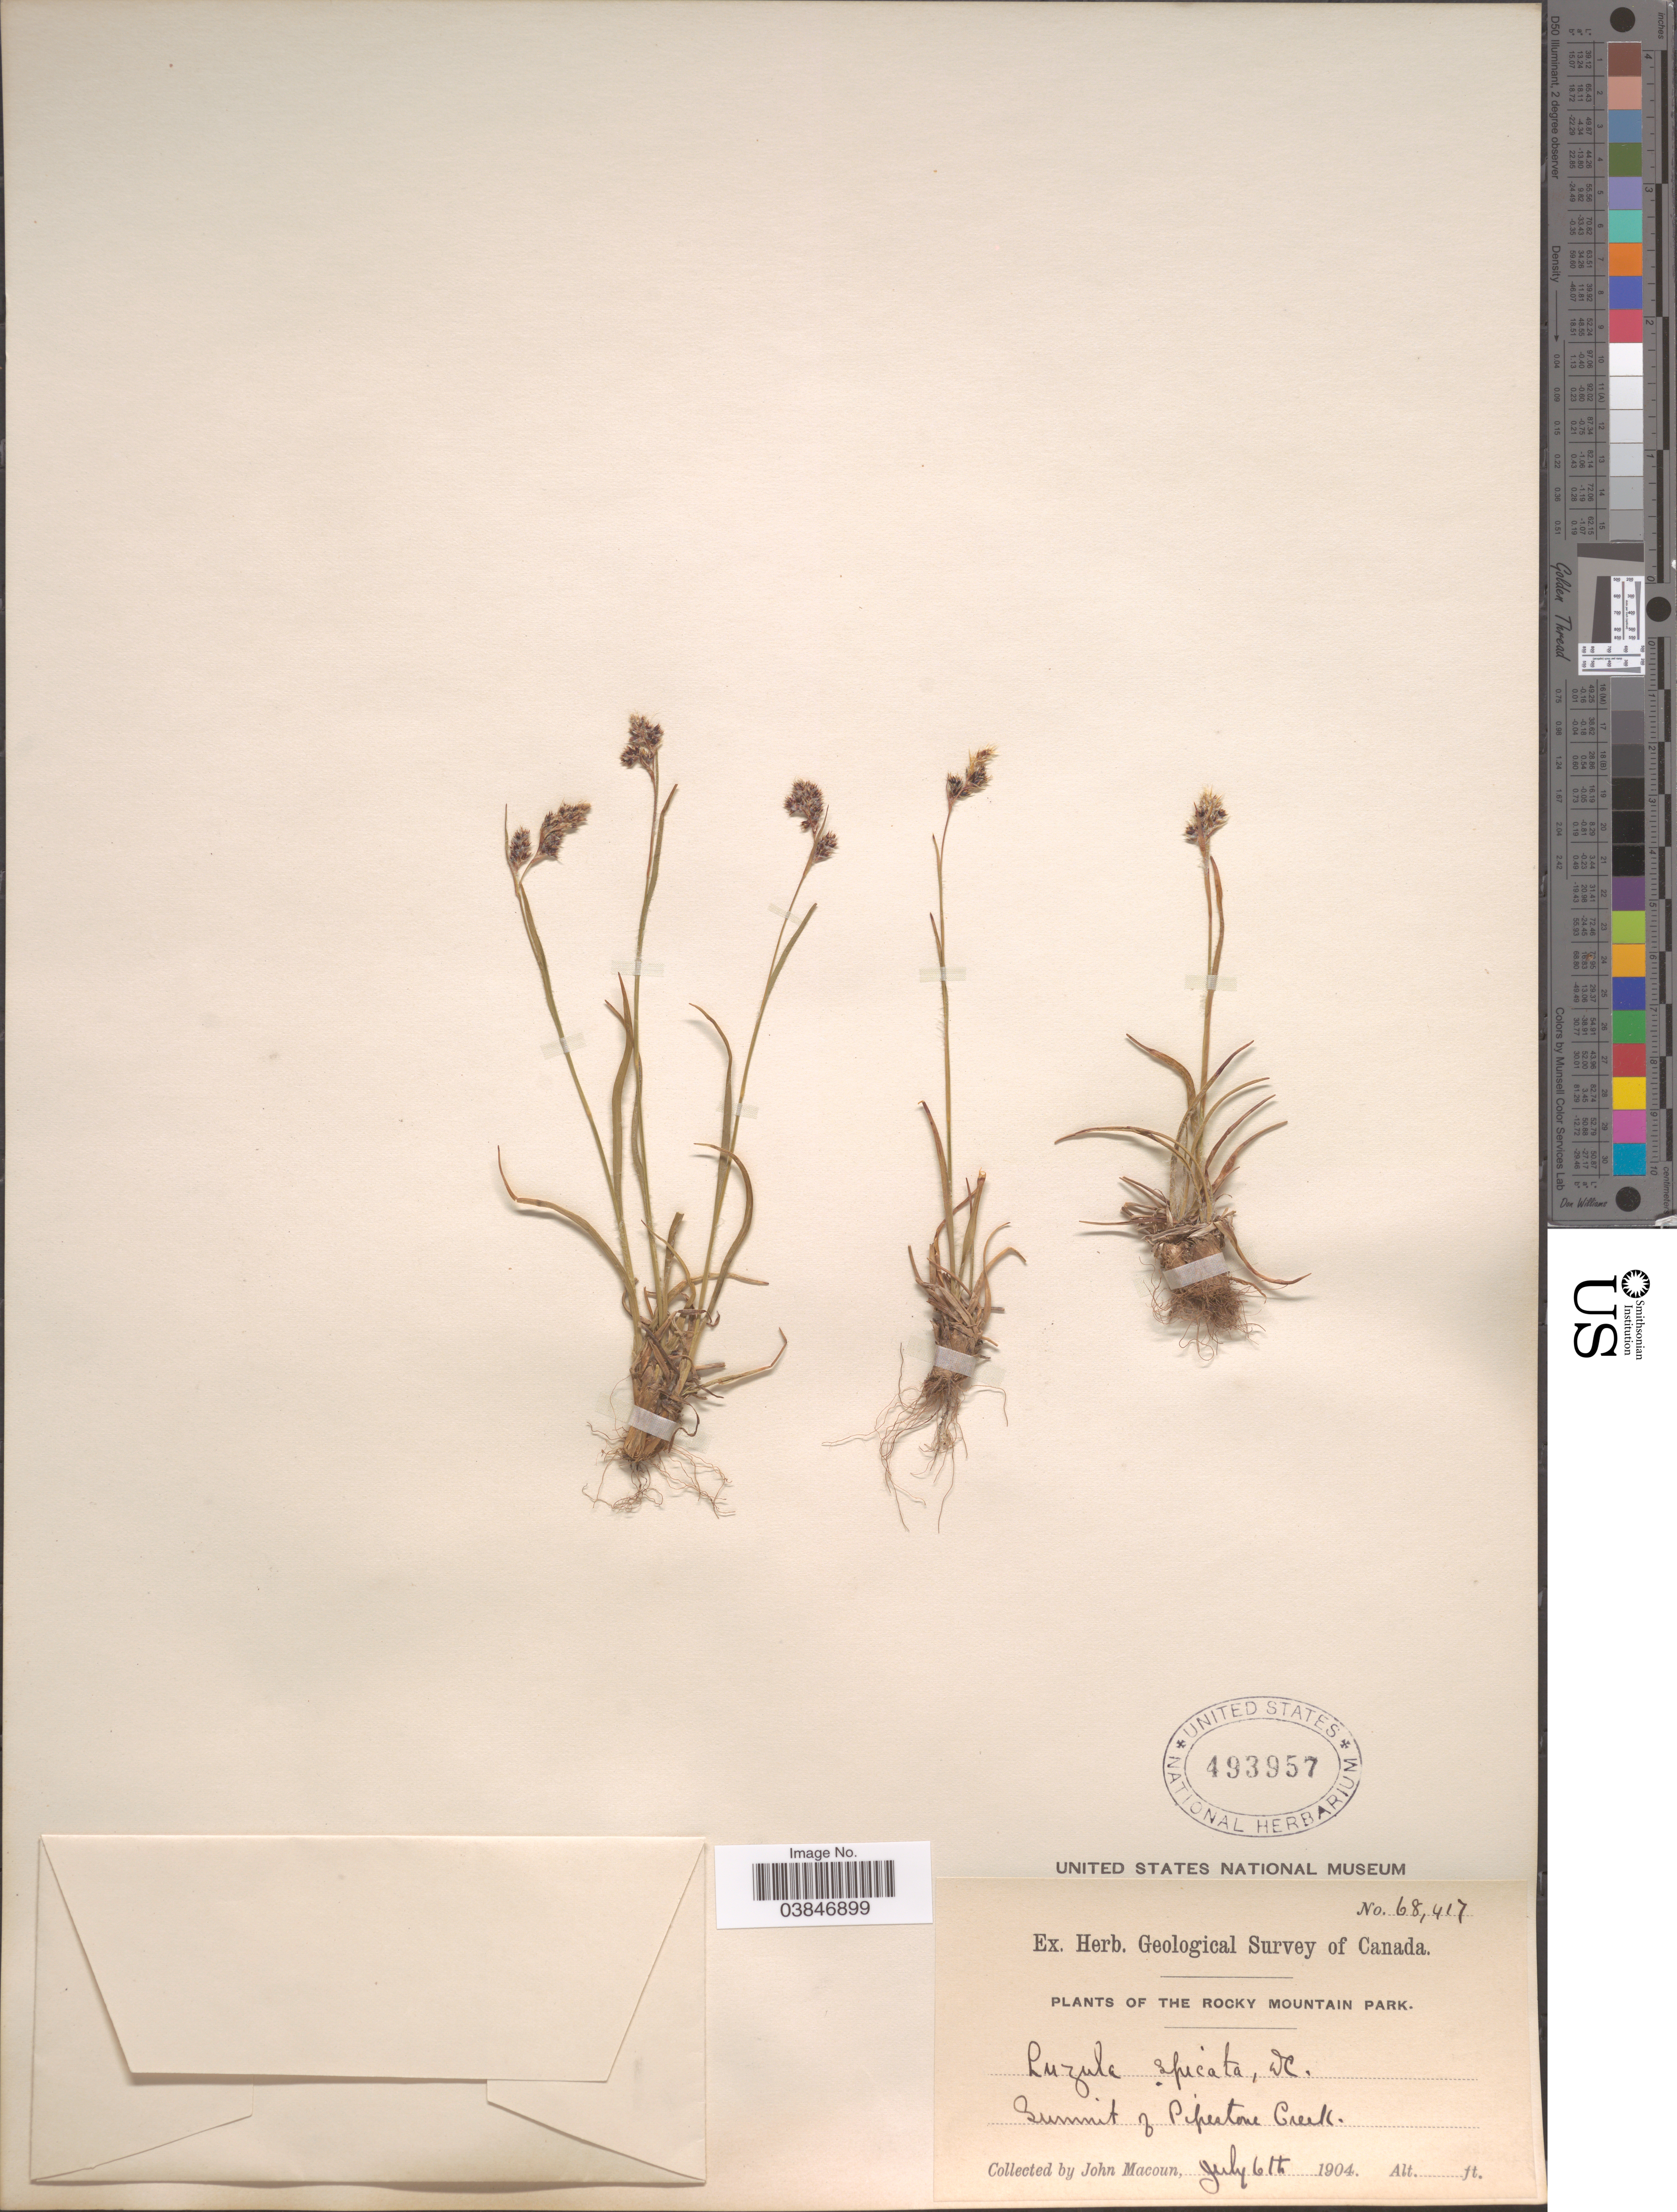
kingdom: Plantae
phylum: Tracheophyta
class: Liliopsida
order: Poales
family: Juncaceae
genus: Luzula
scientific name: Luzula spicata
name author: (L.) DC.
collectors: J. Macoun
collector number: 68417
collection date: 1904-07-06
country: Canada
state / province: Alberta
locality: The Rocky Mountain Park. Summit of Pipestone Creek.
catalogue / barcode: US 493957